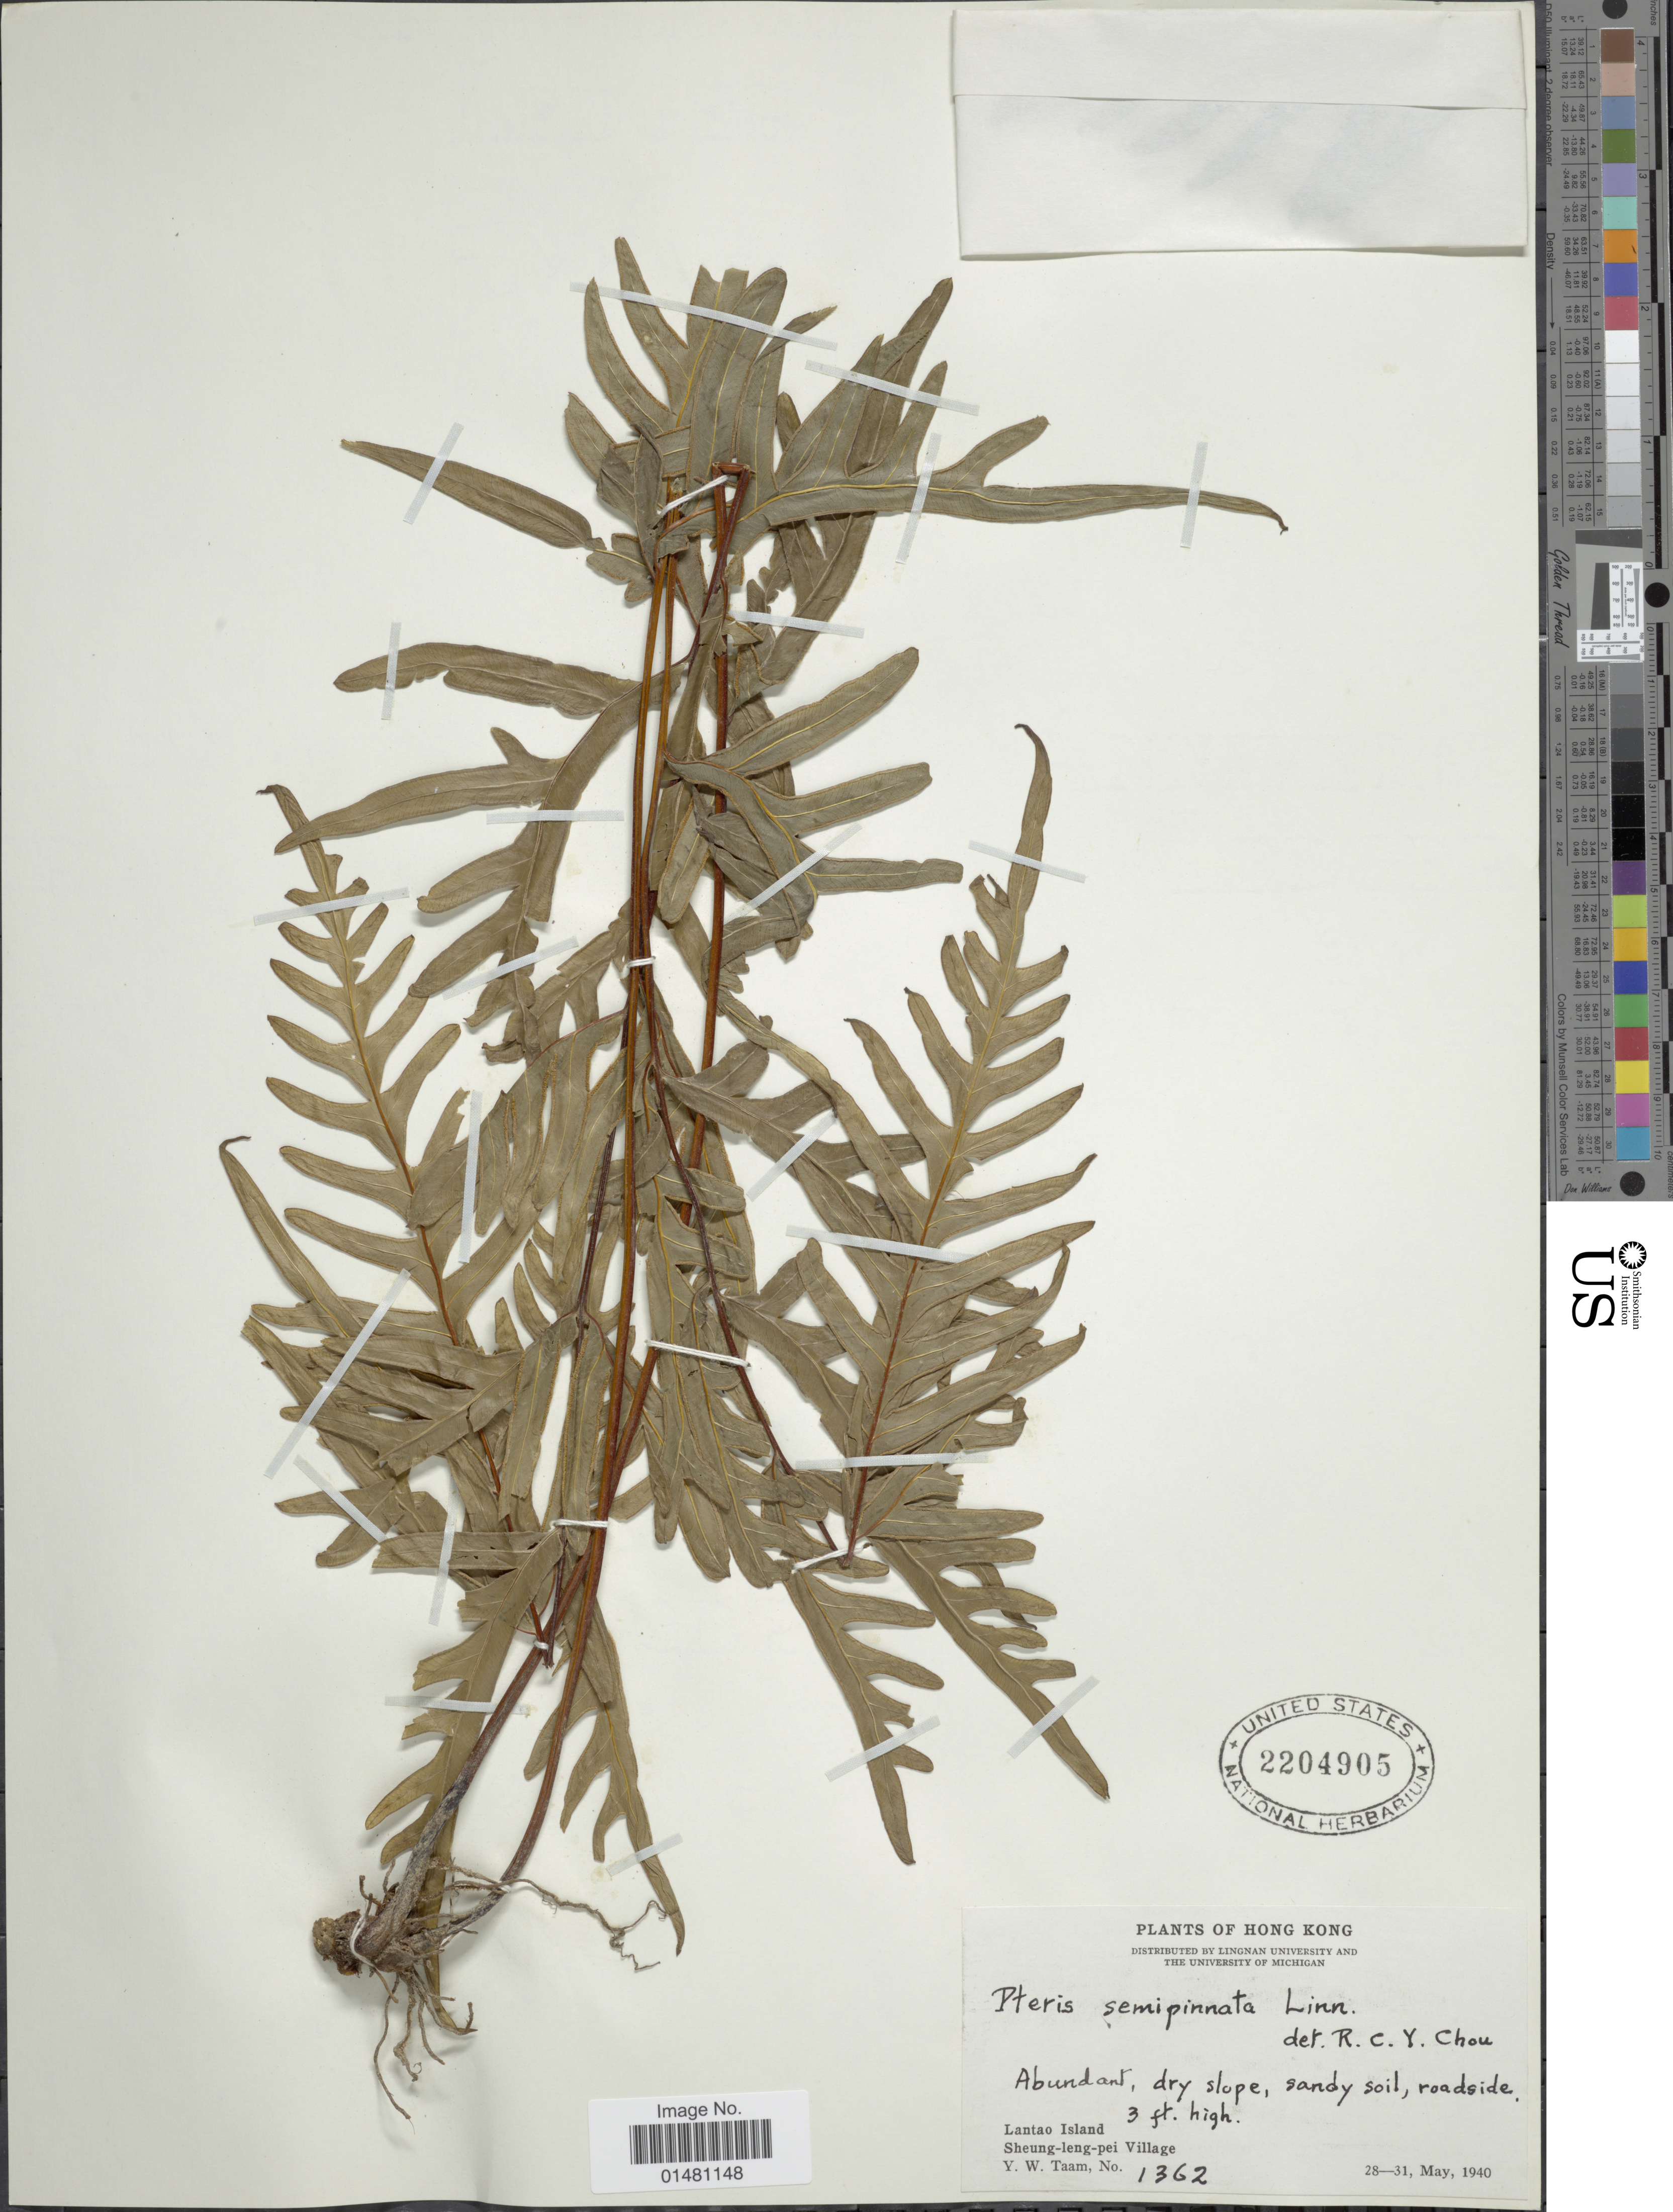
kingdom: Plantae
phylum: Tracheophyta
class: Polypodiopsida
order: Polypodiales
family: Pteridaceae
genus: Pteris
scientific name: Pteris semipinnata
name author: L.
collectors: Y. W. Taam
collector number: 1362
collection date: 1940-05-28/1940-05-31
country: China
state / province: Hong Kong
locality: Lantao Island, Shueng-leng-pei Village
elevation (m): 1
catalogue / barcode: US 2204905